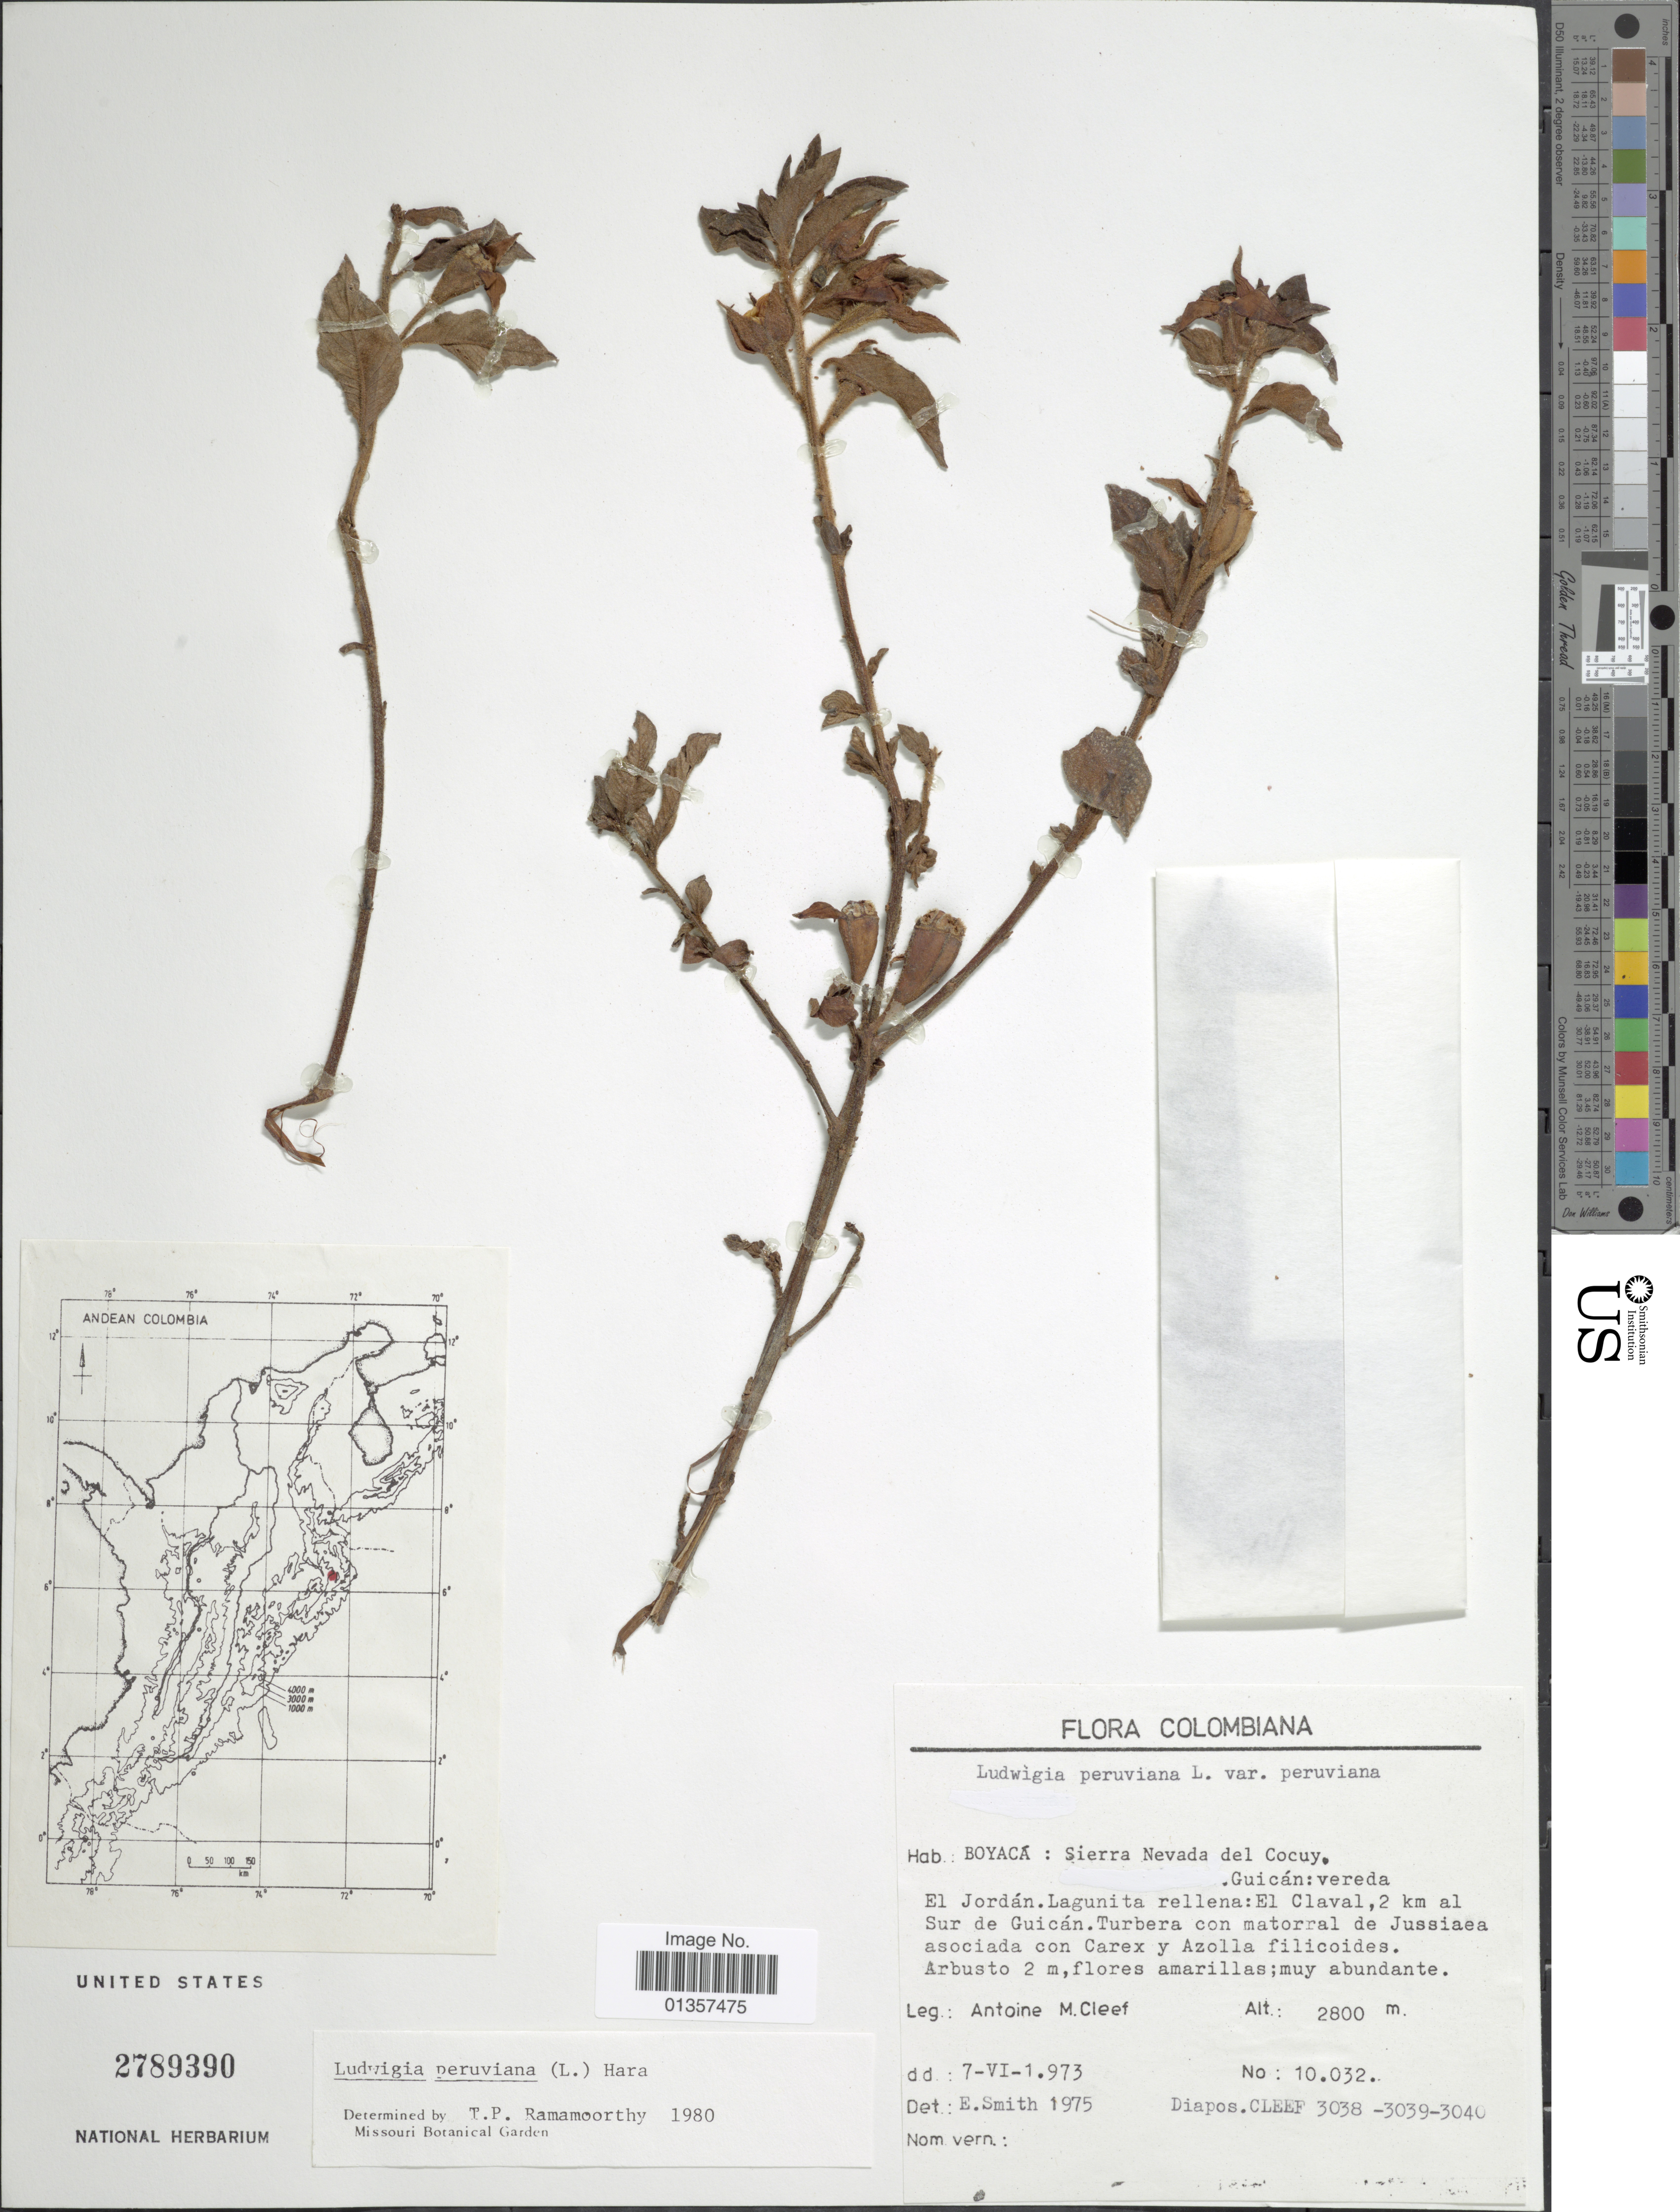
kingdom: Plantae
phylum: Tracheophyta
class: Magnoliopsida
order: Myrtales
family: Onagraceae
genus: Ludwigia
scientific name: Ludwigia peruviana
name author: (L.) H. Hara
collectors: A. M. Cleef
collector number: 10032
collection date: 1973-06-07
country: Colombia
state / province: Boyacá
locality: Sierra Nevada del Cocuy. Guicán: vereda. El Jordán. Lagunita rellena: El Claval, 2 km al Sur de Guicán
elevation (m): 2800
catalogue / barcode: US 2789390